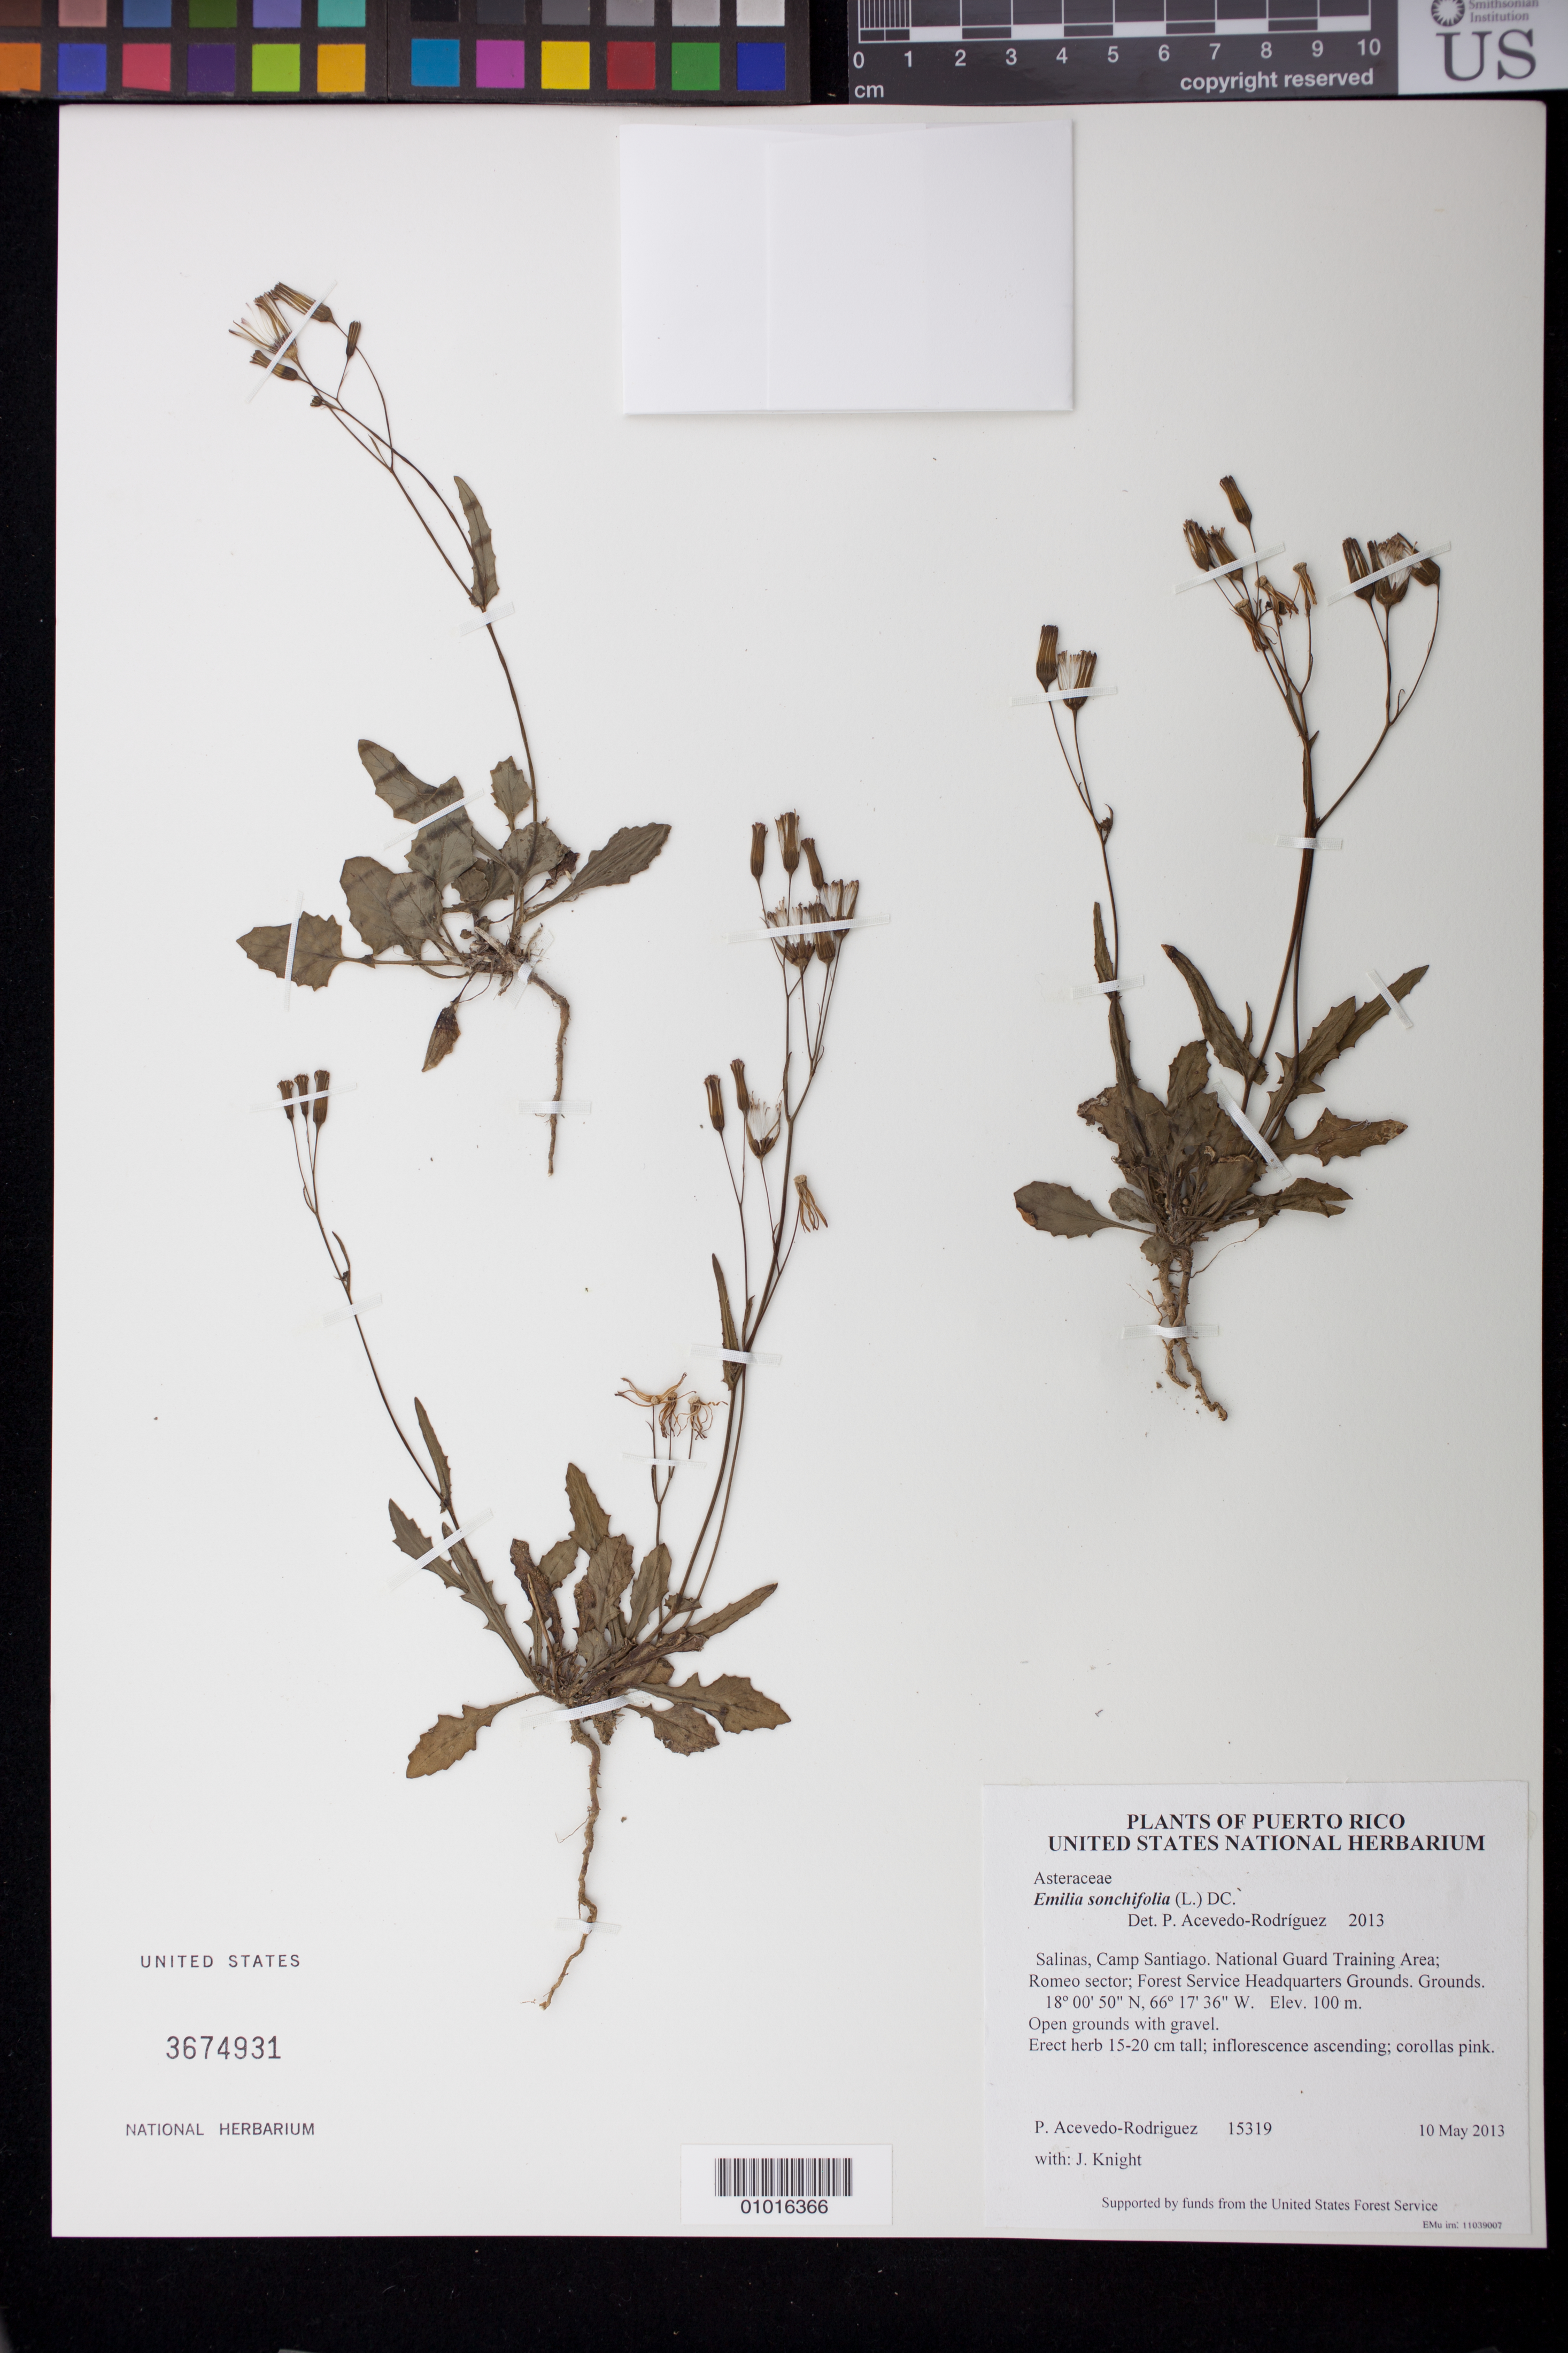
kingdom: Plantae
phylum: Tracheophyta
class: Magnoliopsida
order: Asterales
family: Asteraceae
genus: Emilia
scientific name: Emilia sonchifolia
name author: (L.) DC.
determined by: Acevedo-Rodríguez, P., (BOT), Smithsonian Institution - National Museum of Natural History (UNITED STATES)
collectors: P. Acevedo-Rodr. & J. Knight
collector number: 15319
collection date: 2013-05-10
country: Puerto Rico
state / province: Salinas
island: Puerto Rico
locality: Camp Santiago. National Guard Training Area; Romeo sector; Forest Service Headquarters Grounds.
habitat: Open grounds with gravel.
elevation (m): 100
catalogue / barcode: US 3674931